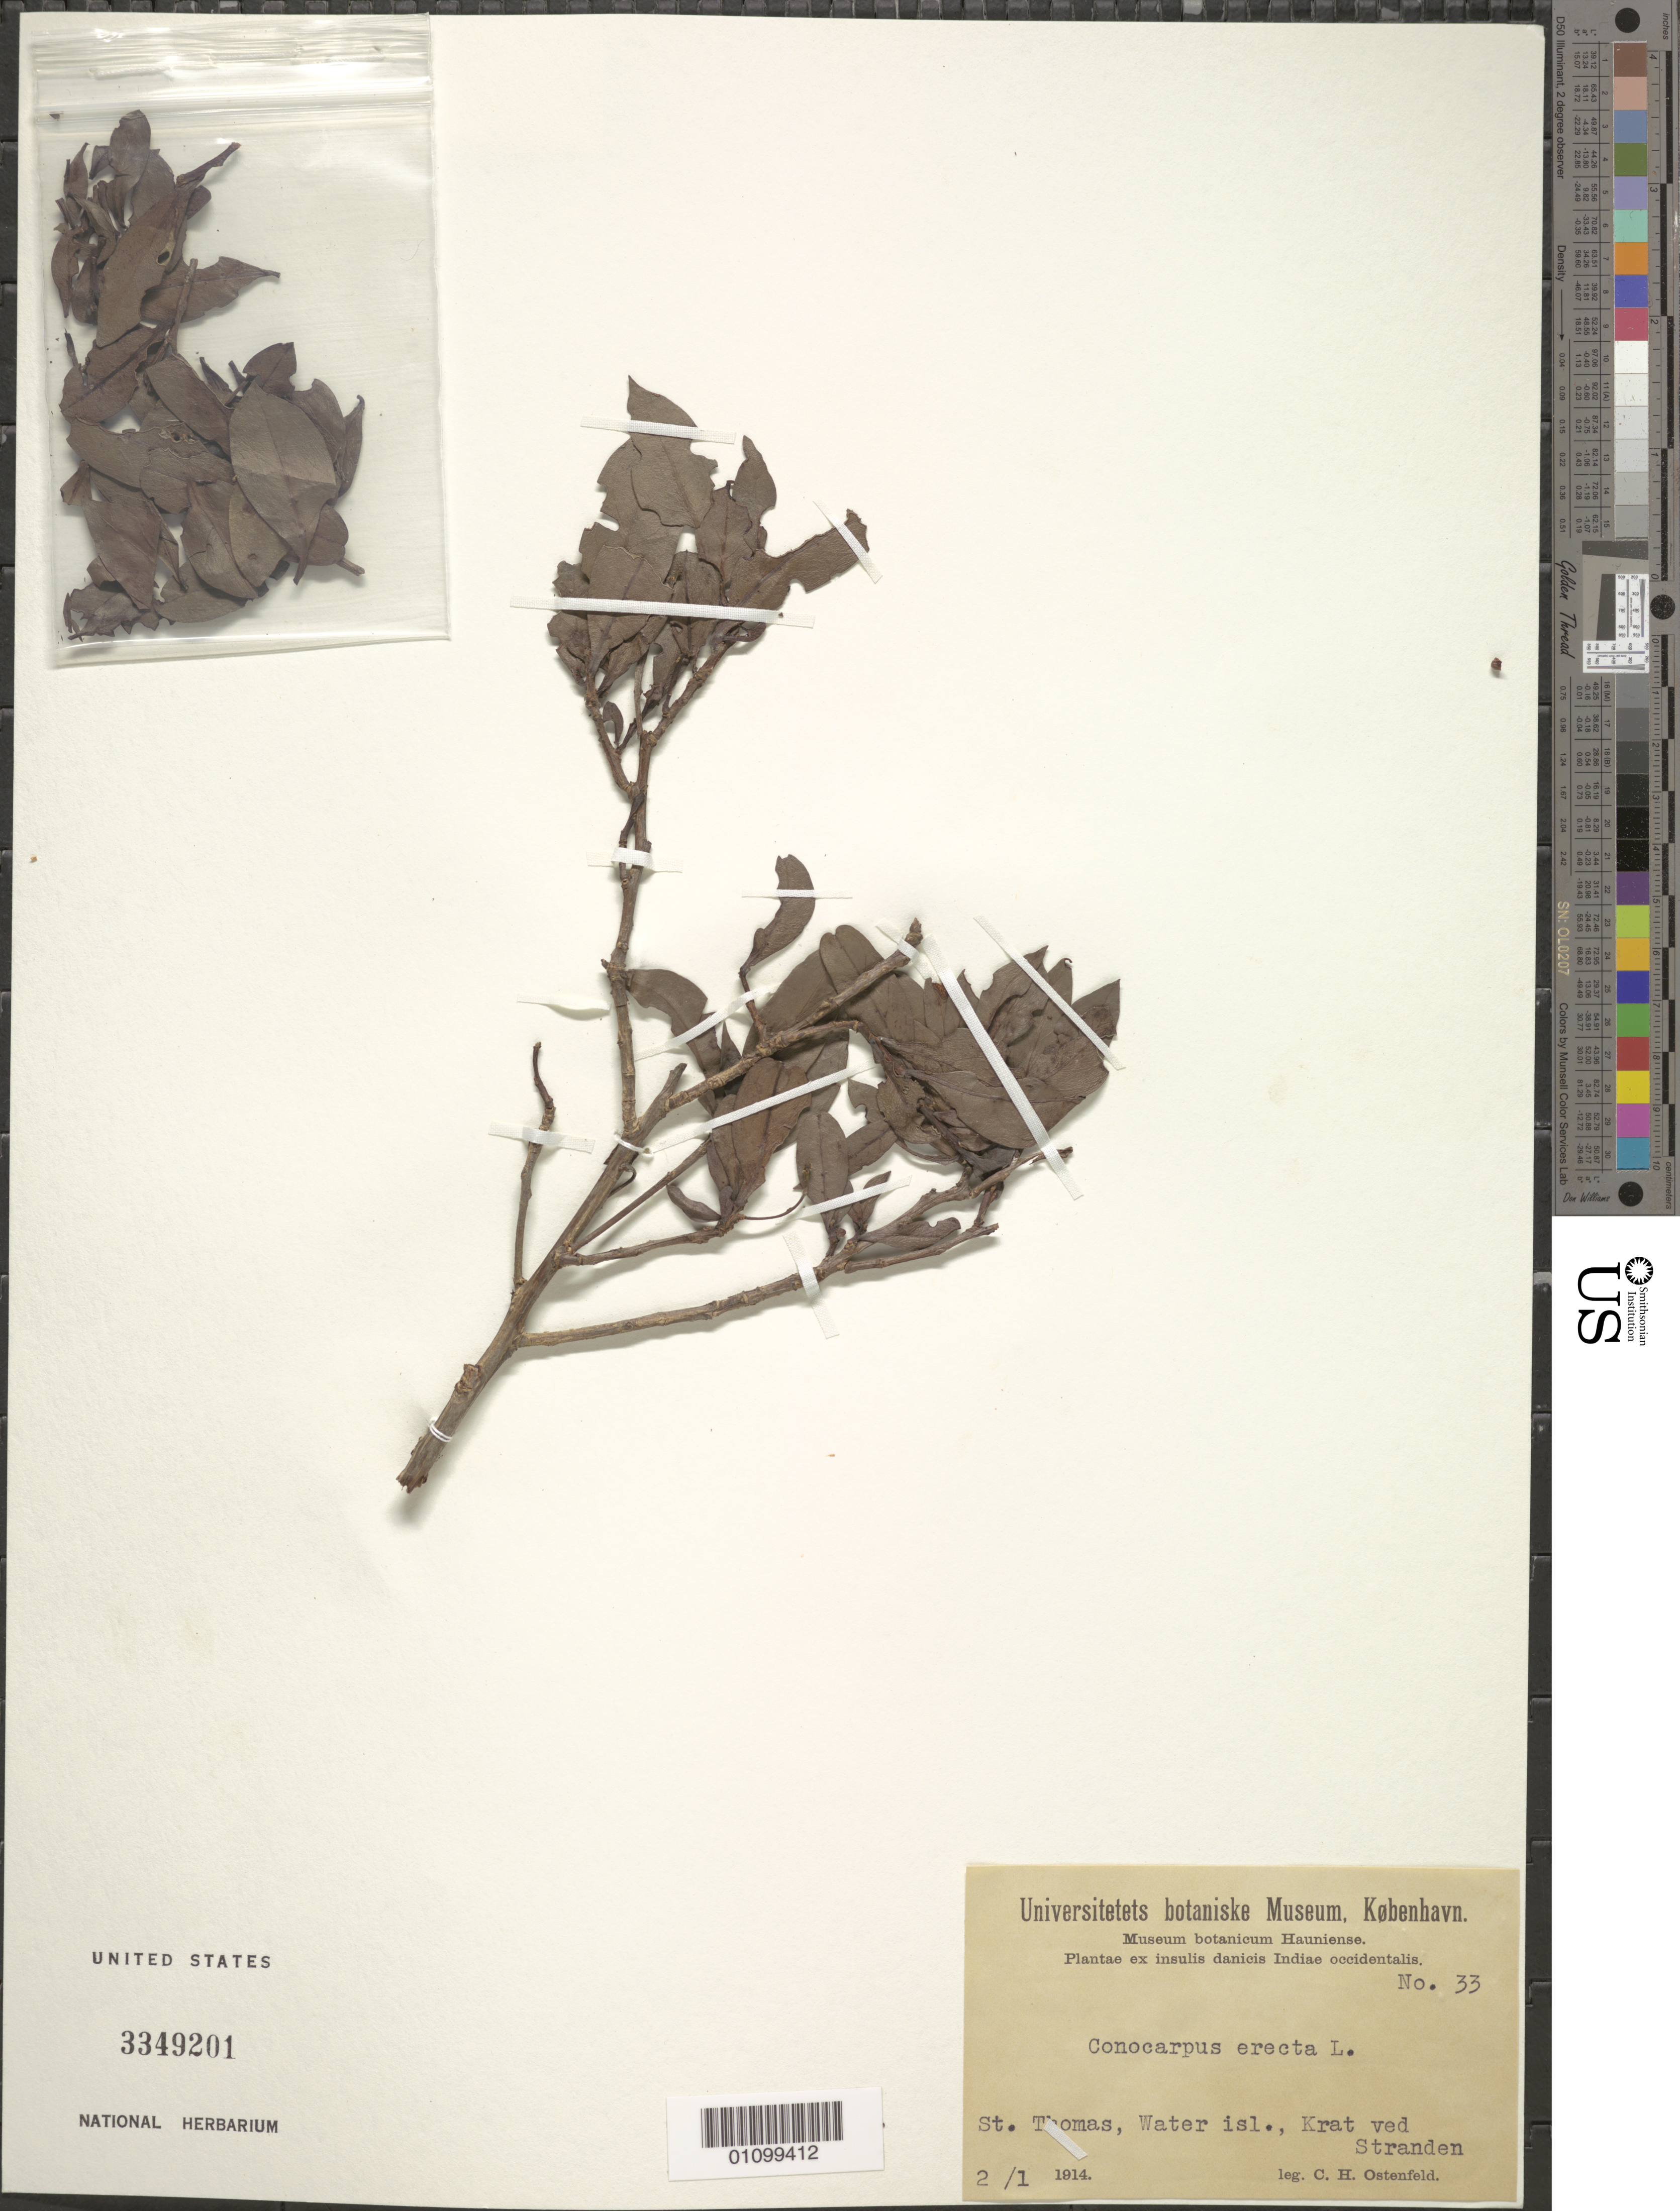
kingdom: Plantae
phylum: Tracheophyta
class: Magnoliopsida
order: Myrtales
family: Combretaceae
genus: Conocarpus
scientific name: Conocarpus erectus var. erectus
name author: L.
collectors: C. Ostenfeld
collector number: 33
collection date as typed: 02 Jan 1914 or 01 Feb 1914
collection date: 1914-01-02 or 1914-02-01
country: U.S. Virgin Islands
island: St. Thomas I.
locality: Water isl., Krat ved Stranden.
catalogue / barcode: US 3349201